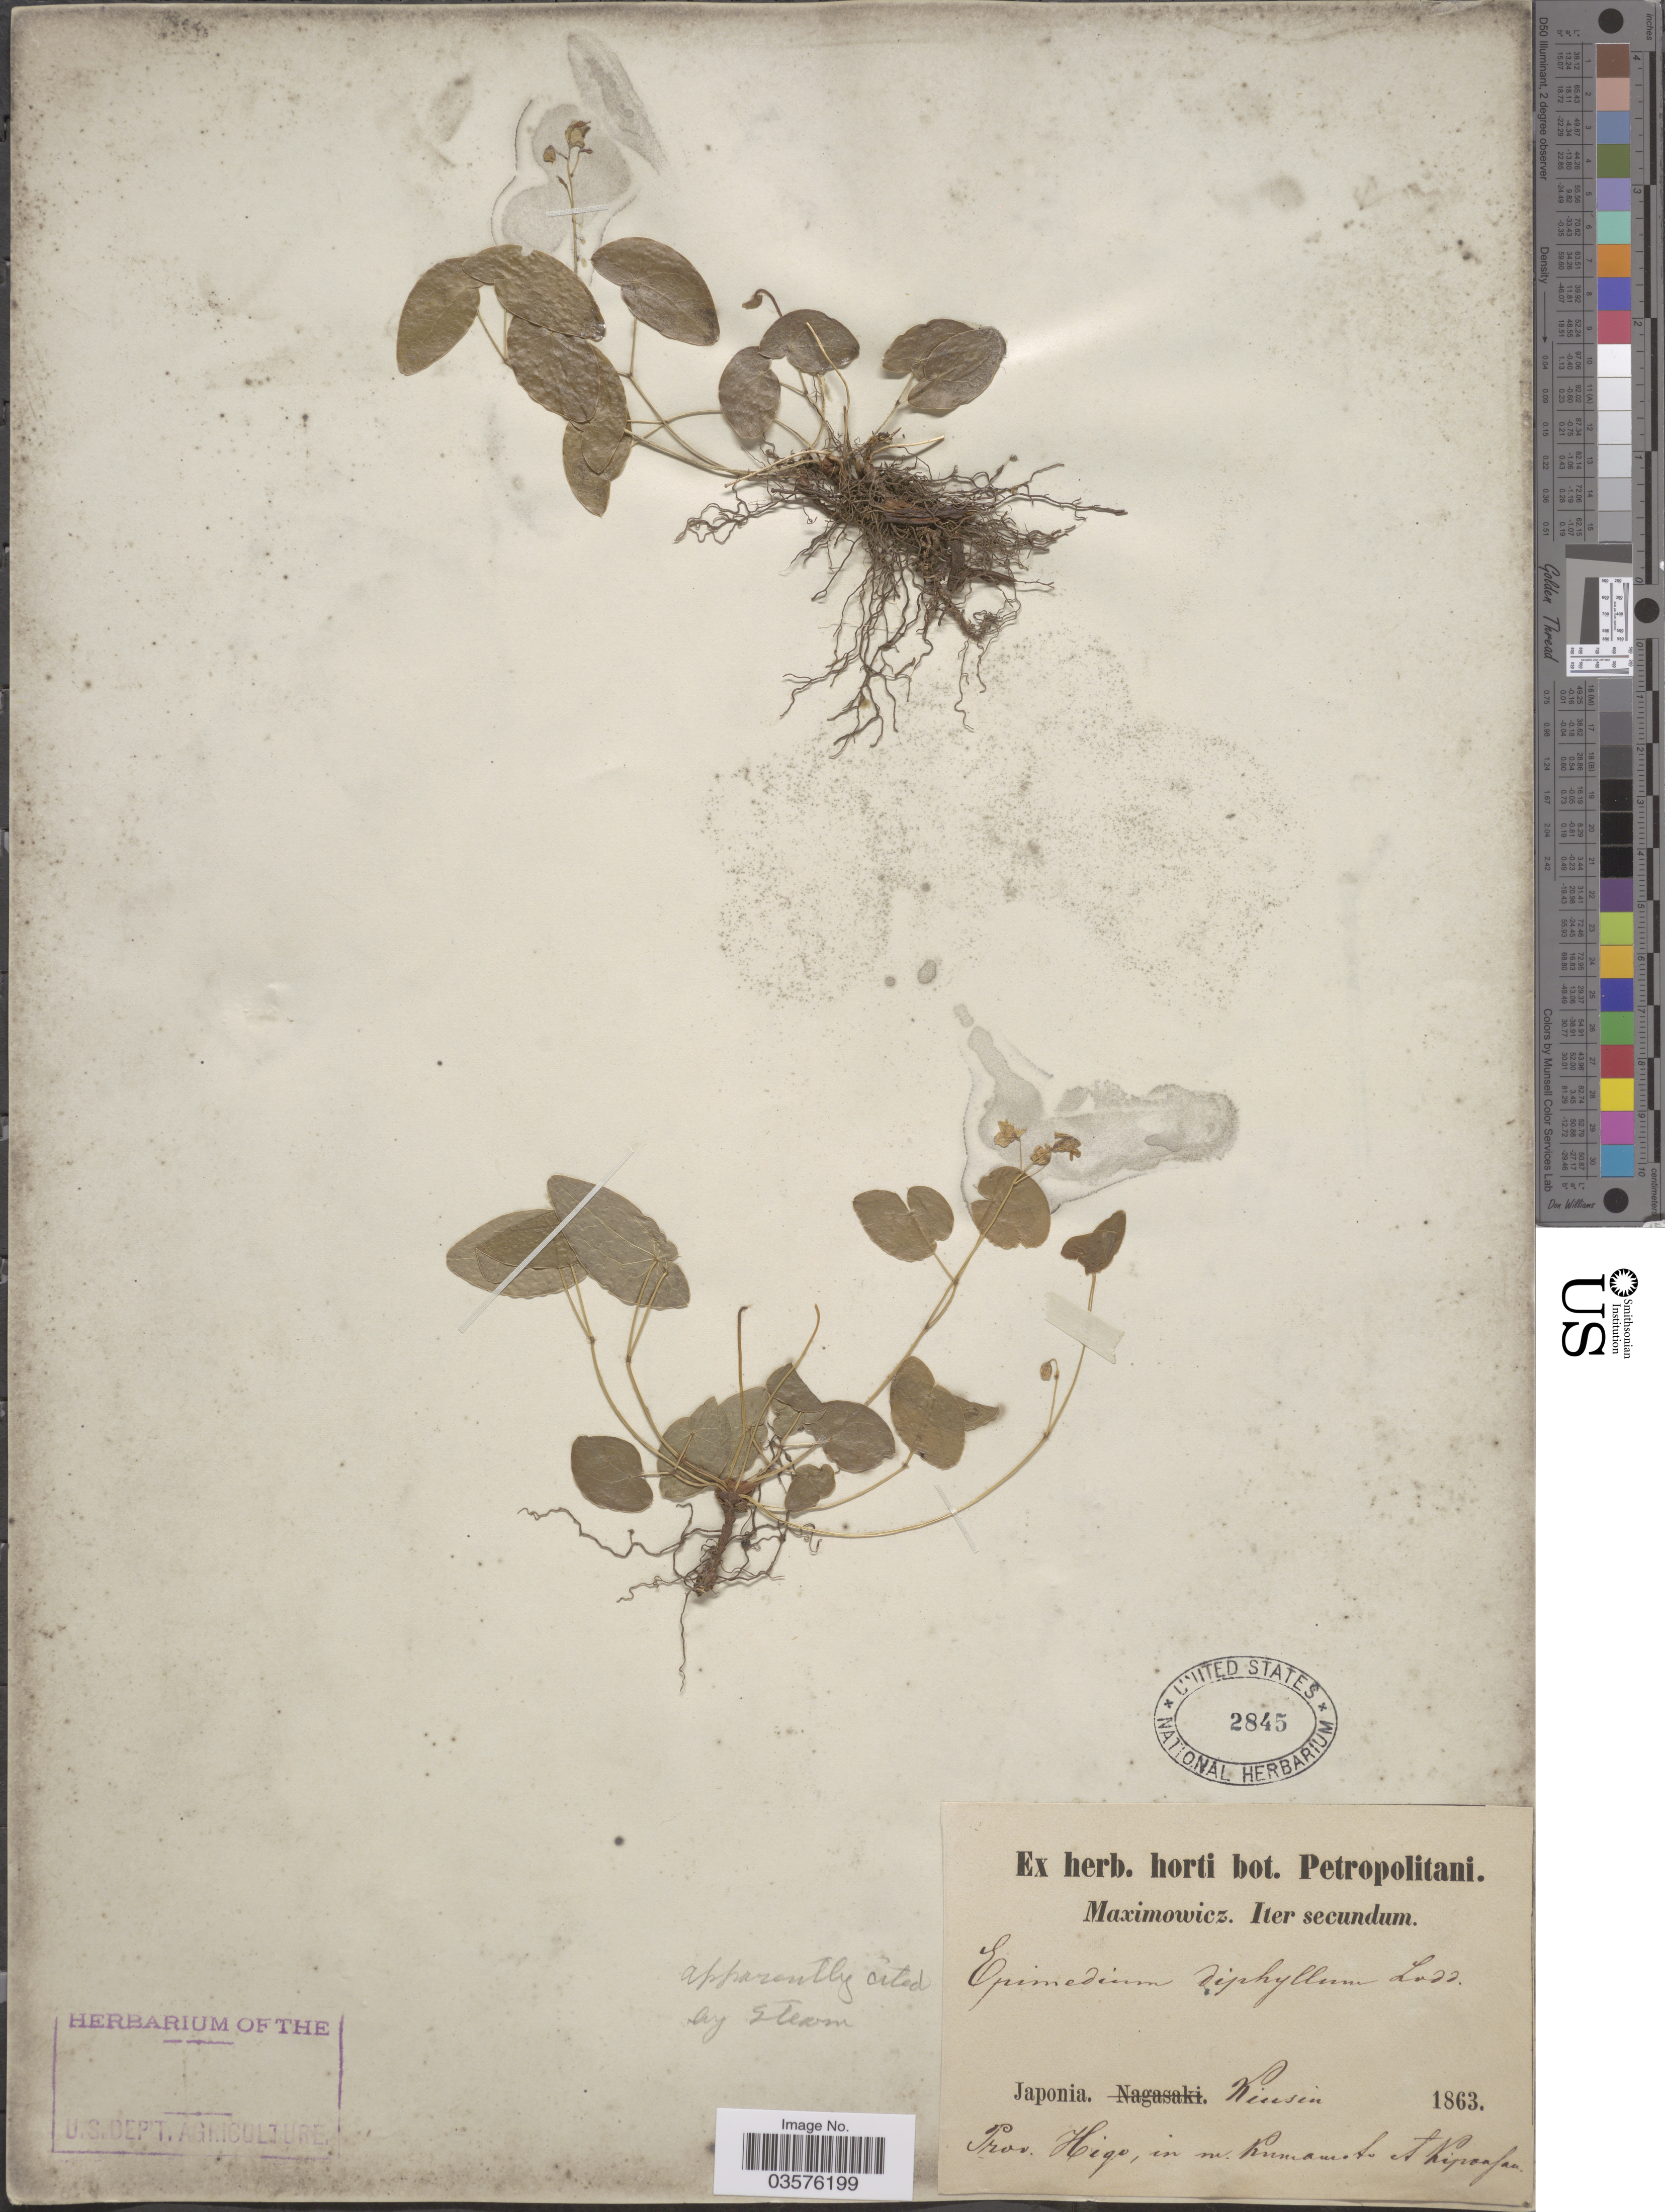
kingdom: Plantae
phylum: Tracheophyta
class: Magnoliopsida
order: Ranunculales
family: Berberidaceae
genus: Epimedium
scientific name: Epimedium diphyllum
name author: Lodd. ex Graham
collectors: Maximowicz, --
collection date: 1863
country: Japan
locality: Kiusiu. Prov. Higo, in m. Kumamoto et Kipousan.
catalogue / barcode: US 2845